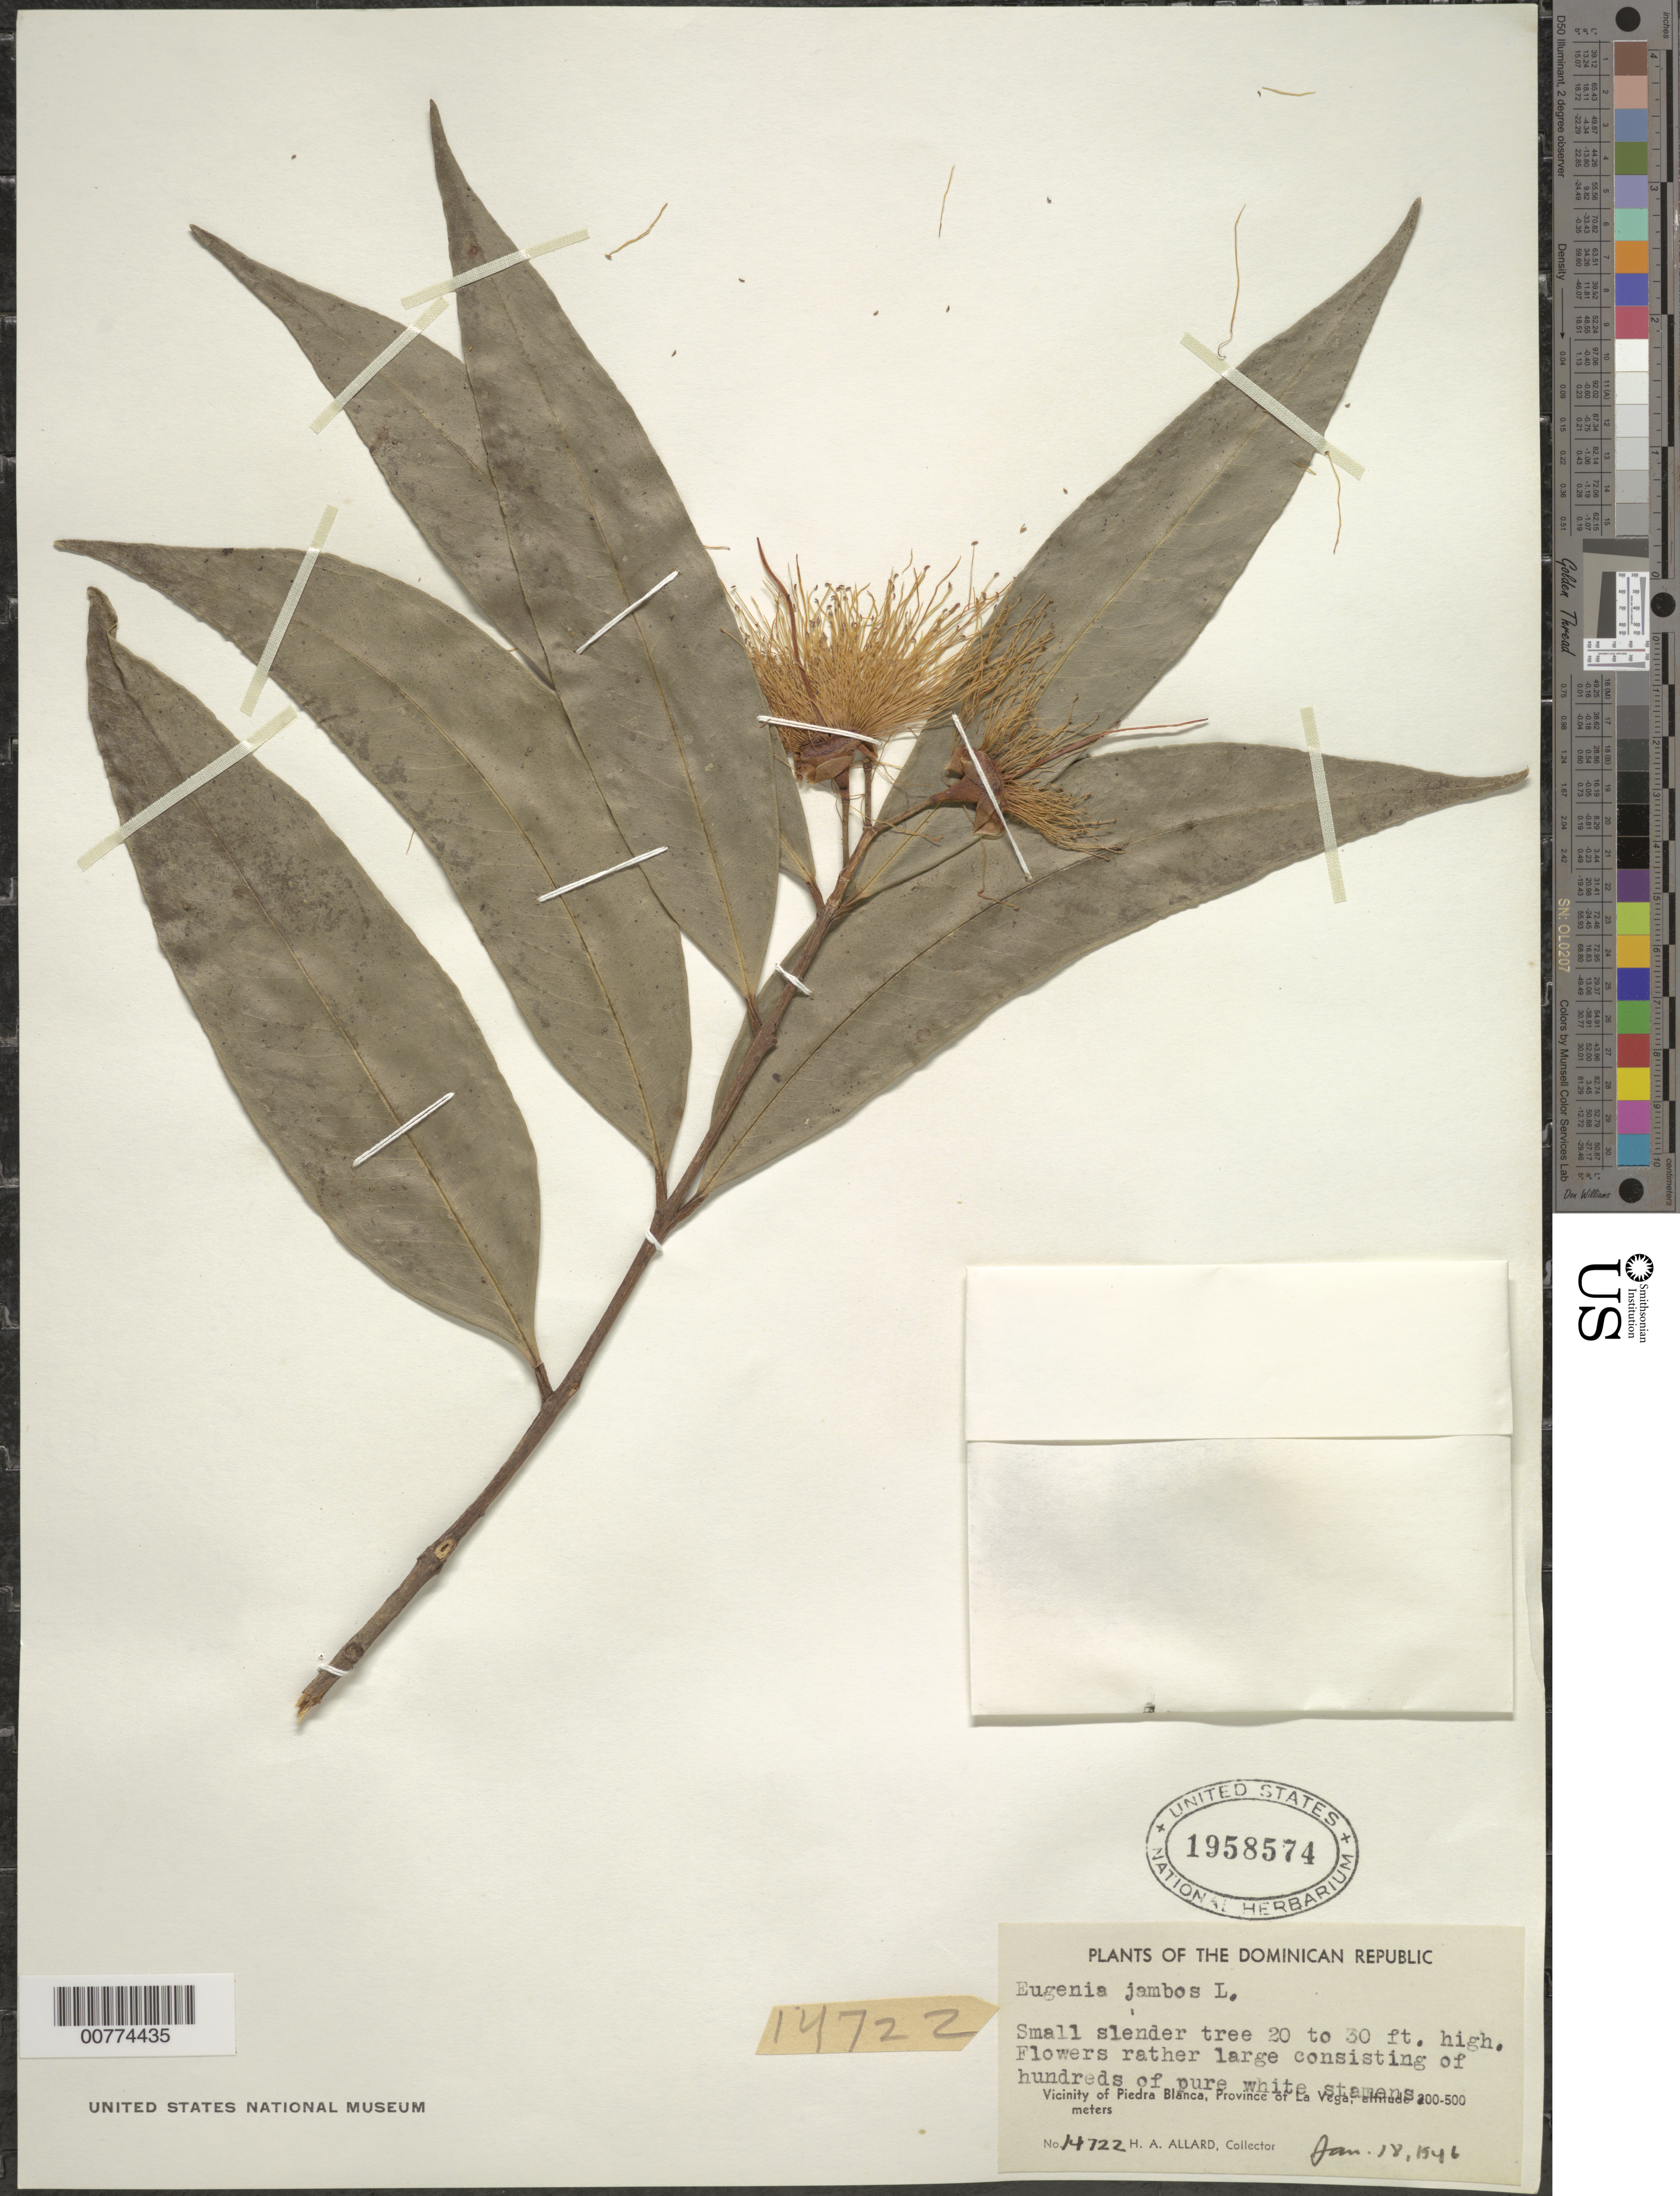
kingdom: Plantae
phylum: Tracheophyta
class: Magnoliopsida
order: Myrtales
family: Myrtaceae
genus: Syzygium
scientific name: Syzygium jambos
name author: (L.) Alston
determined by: Strong, Mark T., (BOT), Smithsonian Institution - National Museum of Natural History (UNITED STATES)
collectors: H. A. Allard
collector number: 14722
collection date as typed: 18 Jan 1946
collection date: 1946-01-18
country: Dominican Republic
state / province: La Vega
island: Hispaniola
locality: Vicinity of Piedra Blanca.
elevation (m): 200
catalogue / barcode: US 1958574